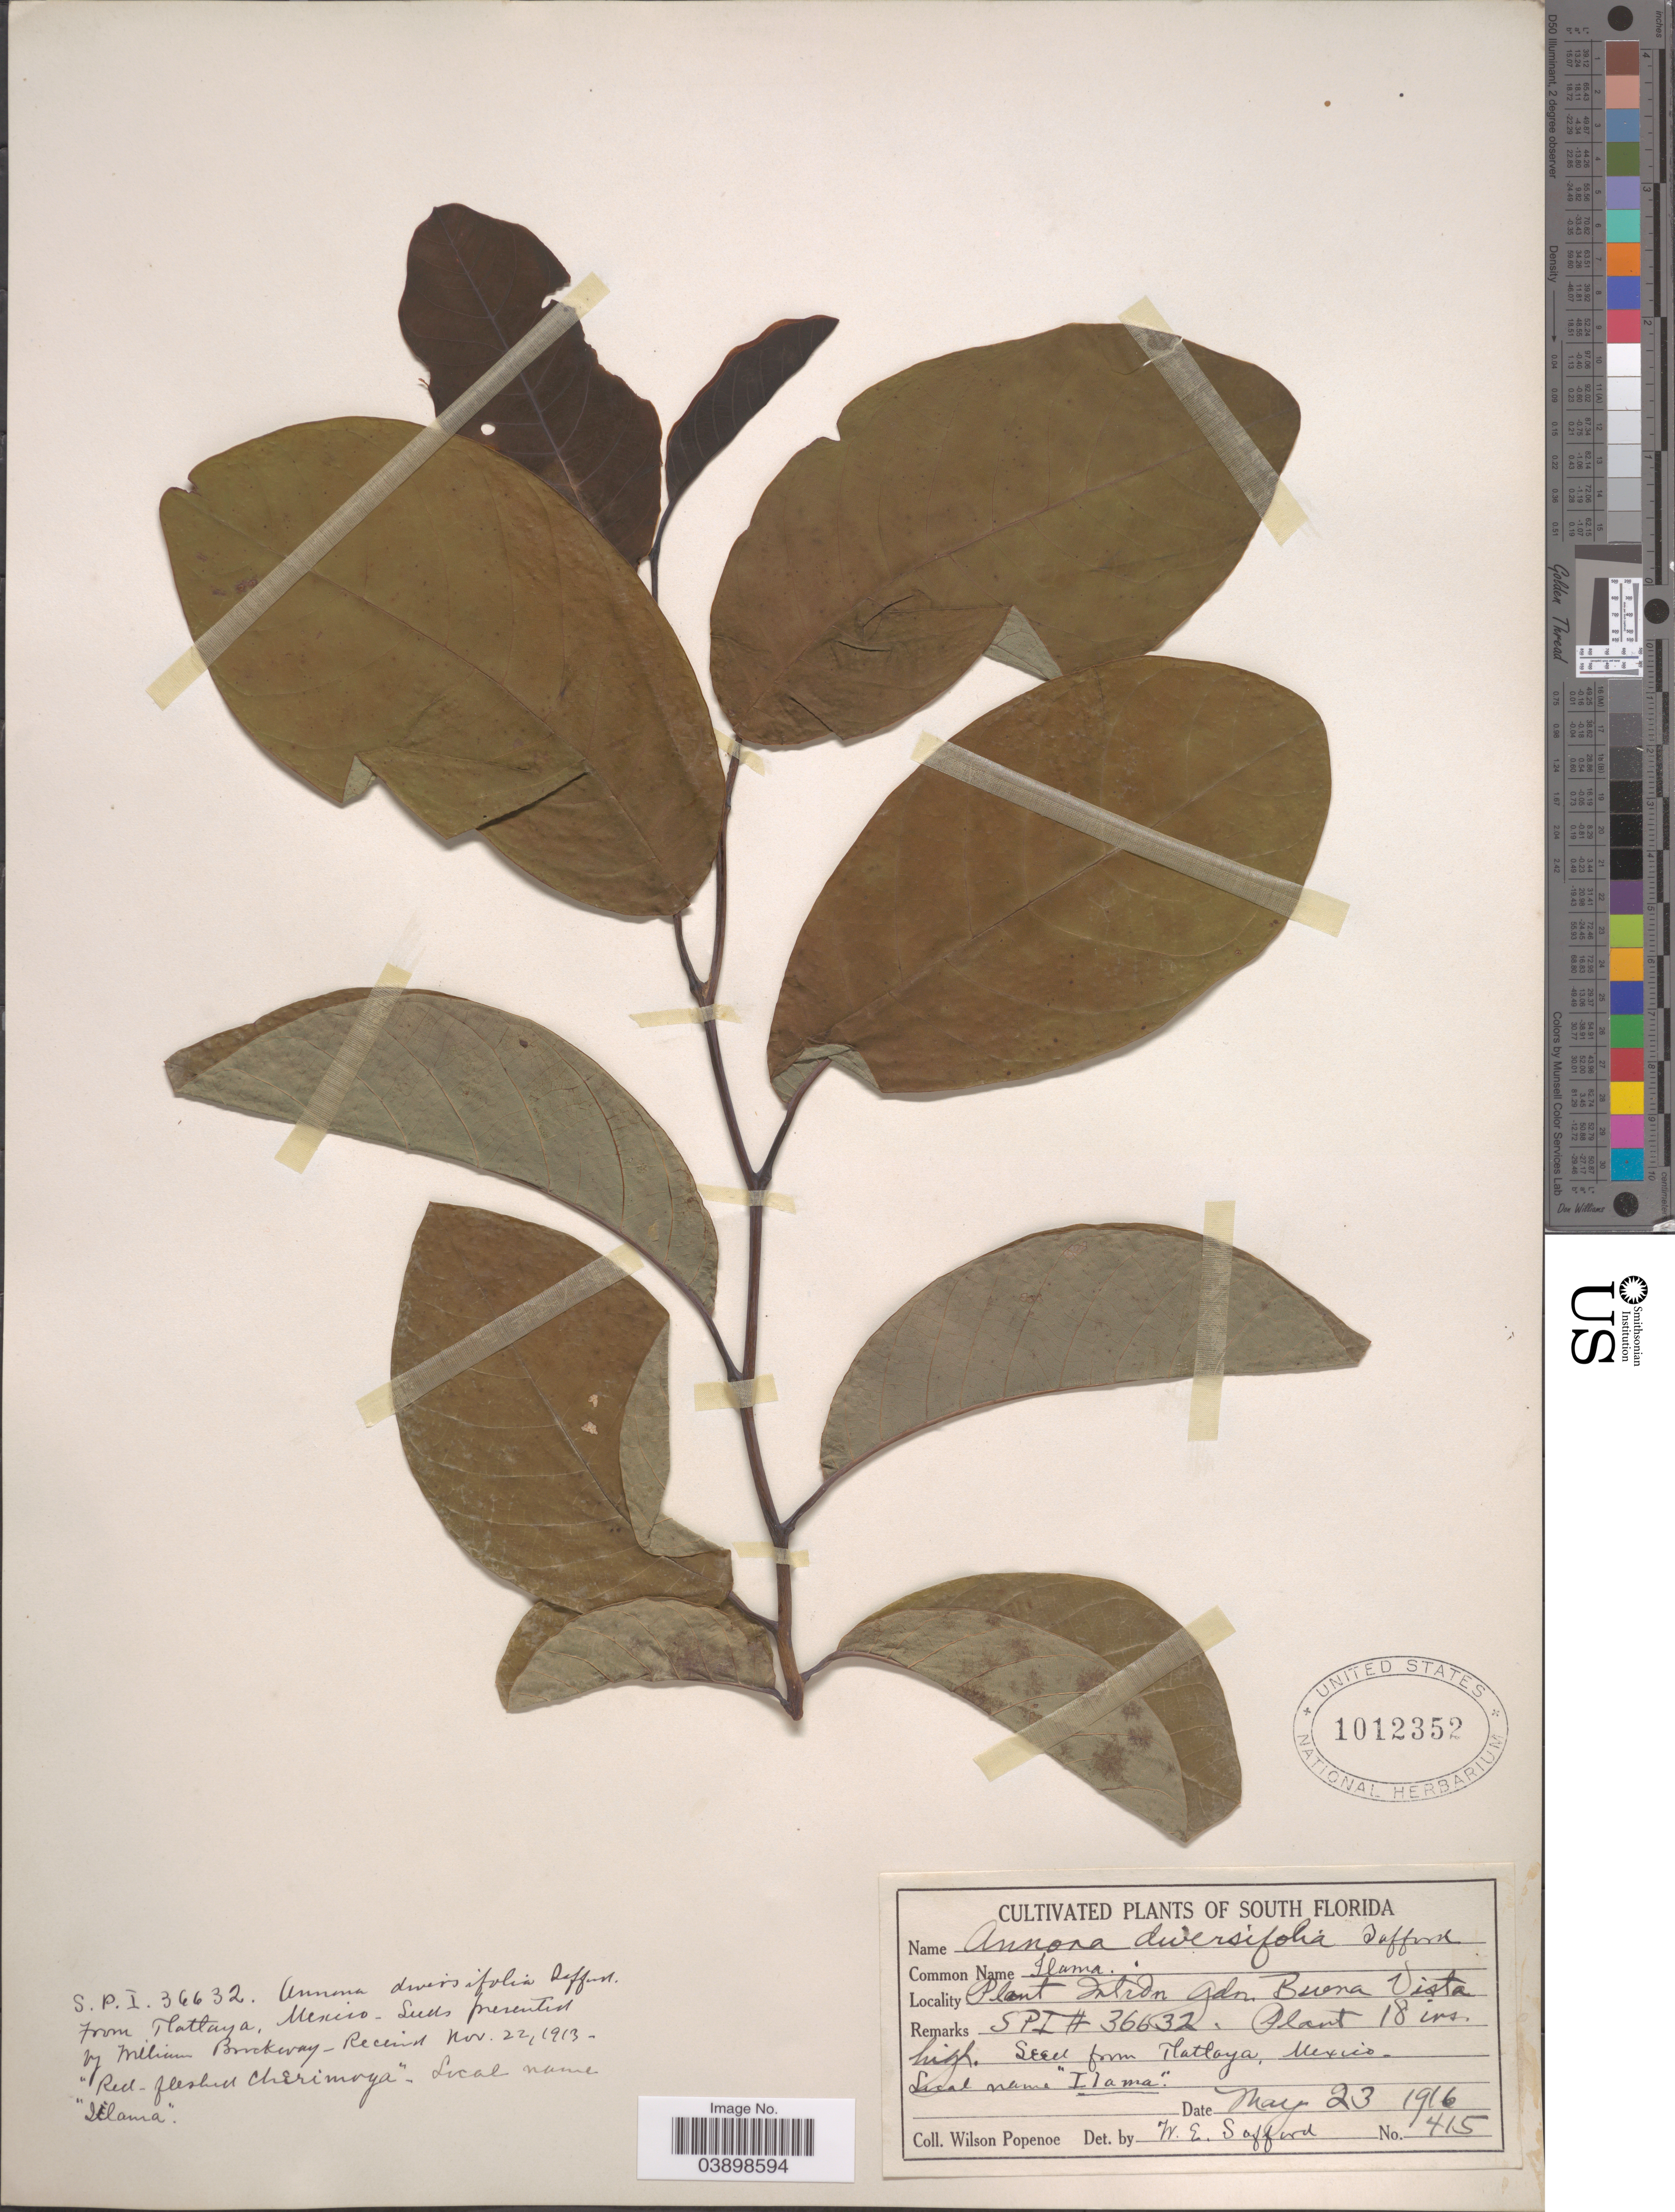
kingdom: Plantae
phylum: Tracheophyta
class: Magnoliopsida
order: Magnoliales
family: Annonaceae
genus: Annona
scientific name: Annona diversifolia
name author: Saff.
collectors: F. Popenoe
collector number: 415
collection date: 1916-05-23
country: United States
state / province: Florida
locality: South Florida. Plant Intrdn Gdn. Buena Vista.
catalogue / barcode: US 1012352